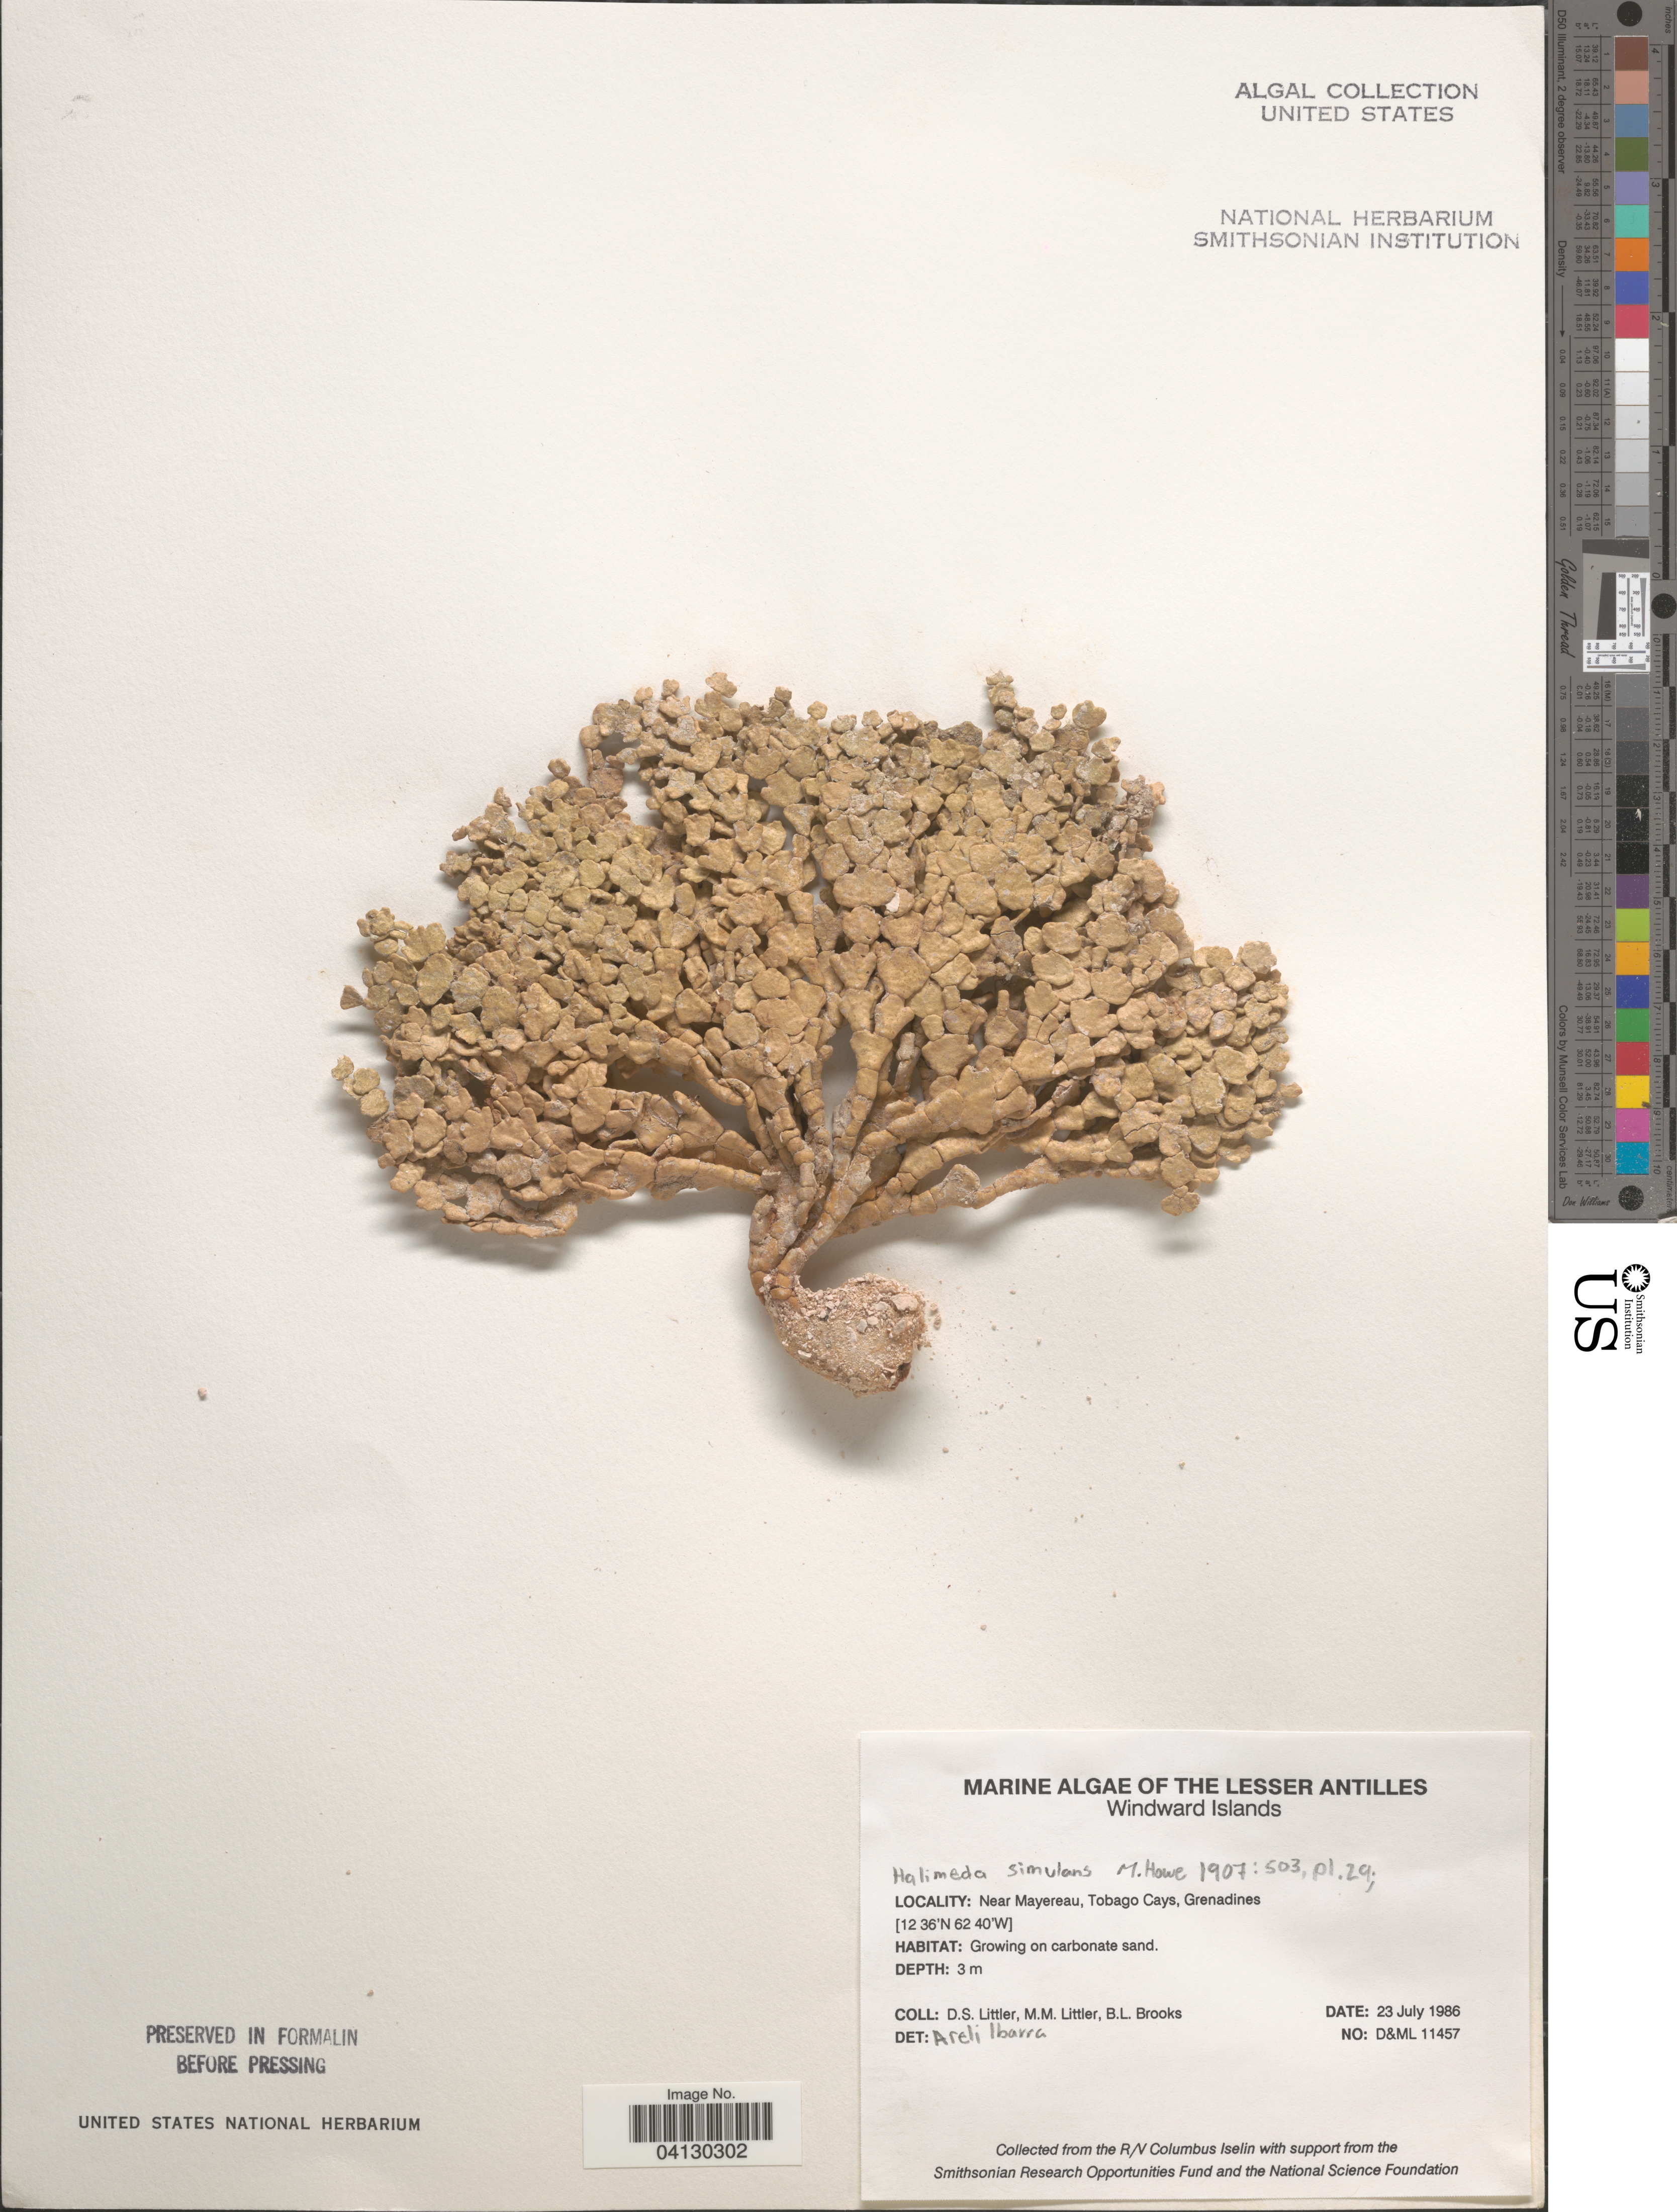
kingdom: Plantae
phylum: Chlorophyta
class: Ulvophyceae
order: Bryopsidales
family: Halimedaceae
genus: Halimeda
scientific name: Halimeda simulans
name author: M. Howe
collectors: D. S. Littler & B. Brooks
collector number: D&ML11457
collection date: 1986-07-23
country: St. Vincent - Grenadines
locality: The Lesser Antilles. Windward Islands. Near Mayereau, Tobago Cays, Grenadines.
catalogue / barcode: US 328930